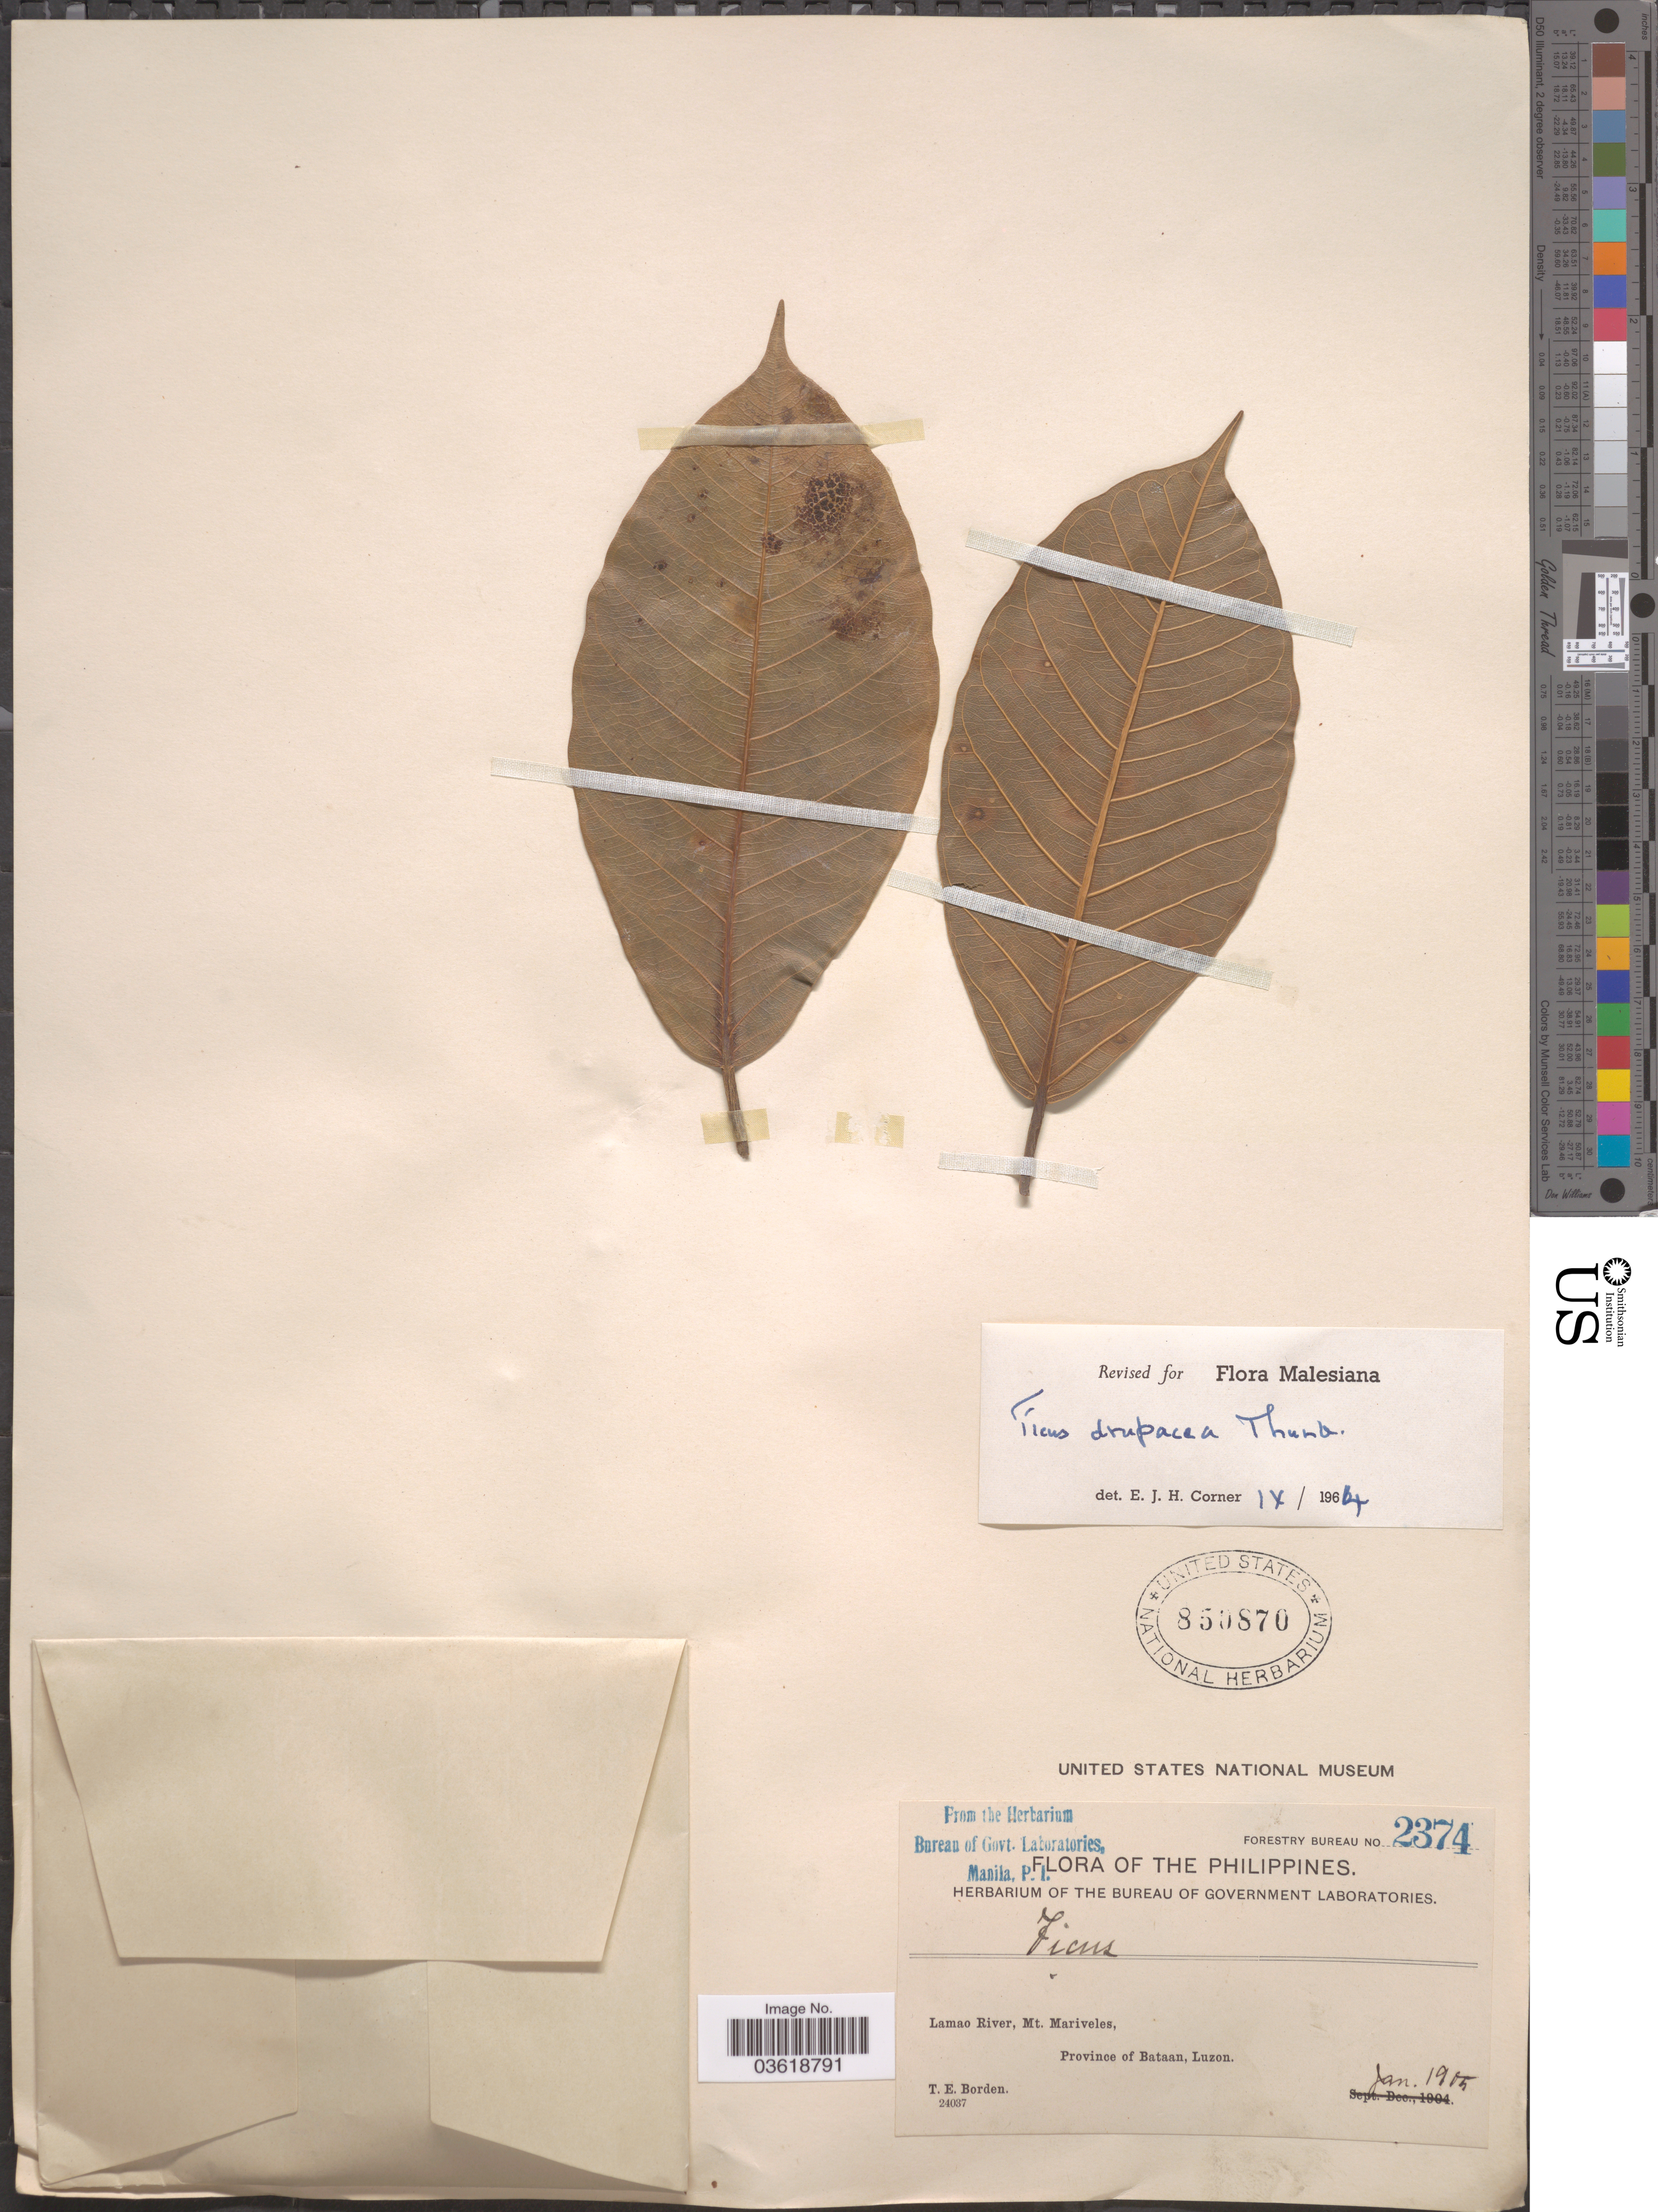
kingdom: Plantae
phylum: Tracheophyta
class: Magnoliopsida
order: Rosales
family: Moraceae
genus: Ficus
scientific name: Ficus drupacea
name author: Thunb.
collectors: T. E. Borden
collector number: Forestry Bureau 2374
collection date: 1905-01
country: Philippines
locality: Lamao River, Mt. Marveles, Province of Bataan, Luzon.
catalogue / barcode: US 850870